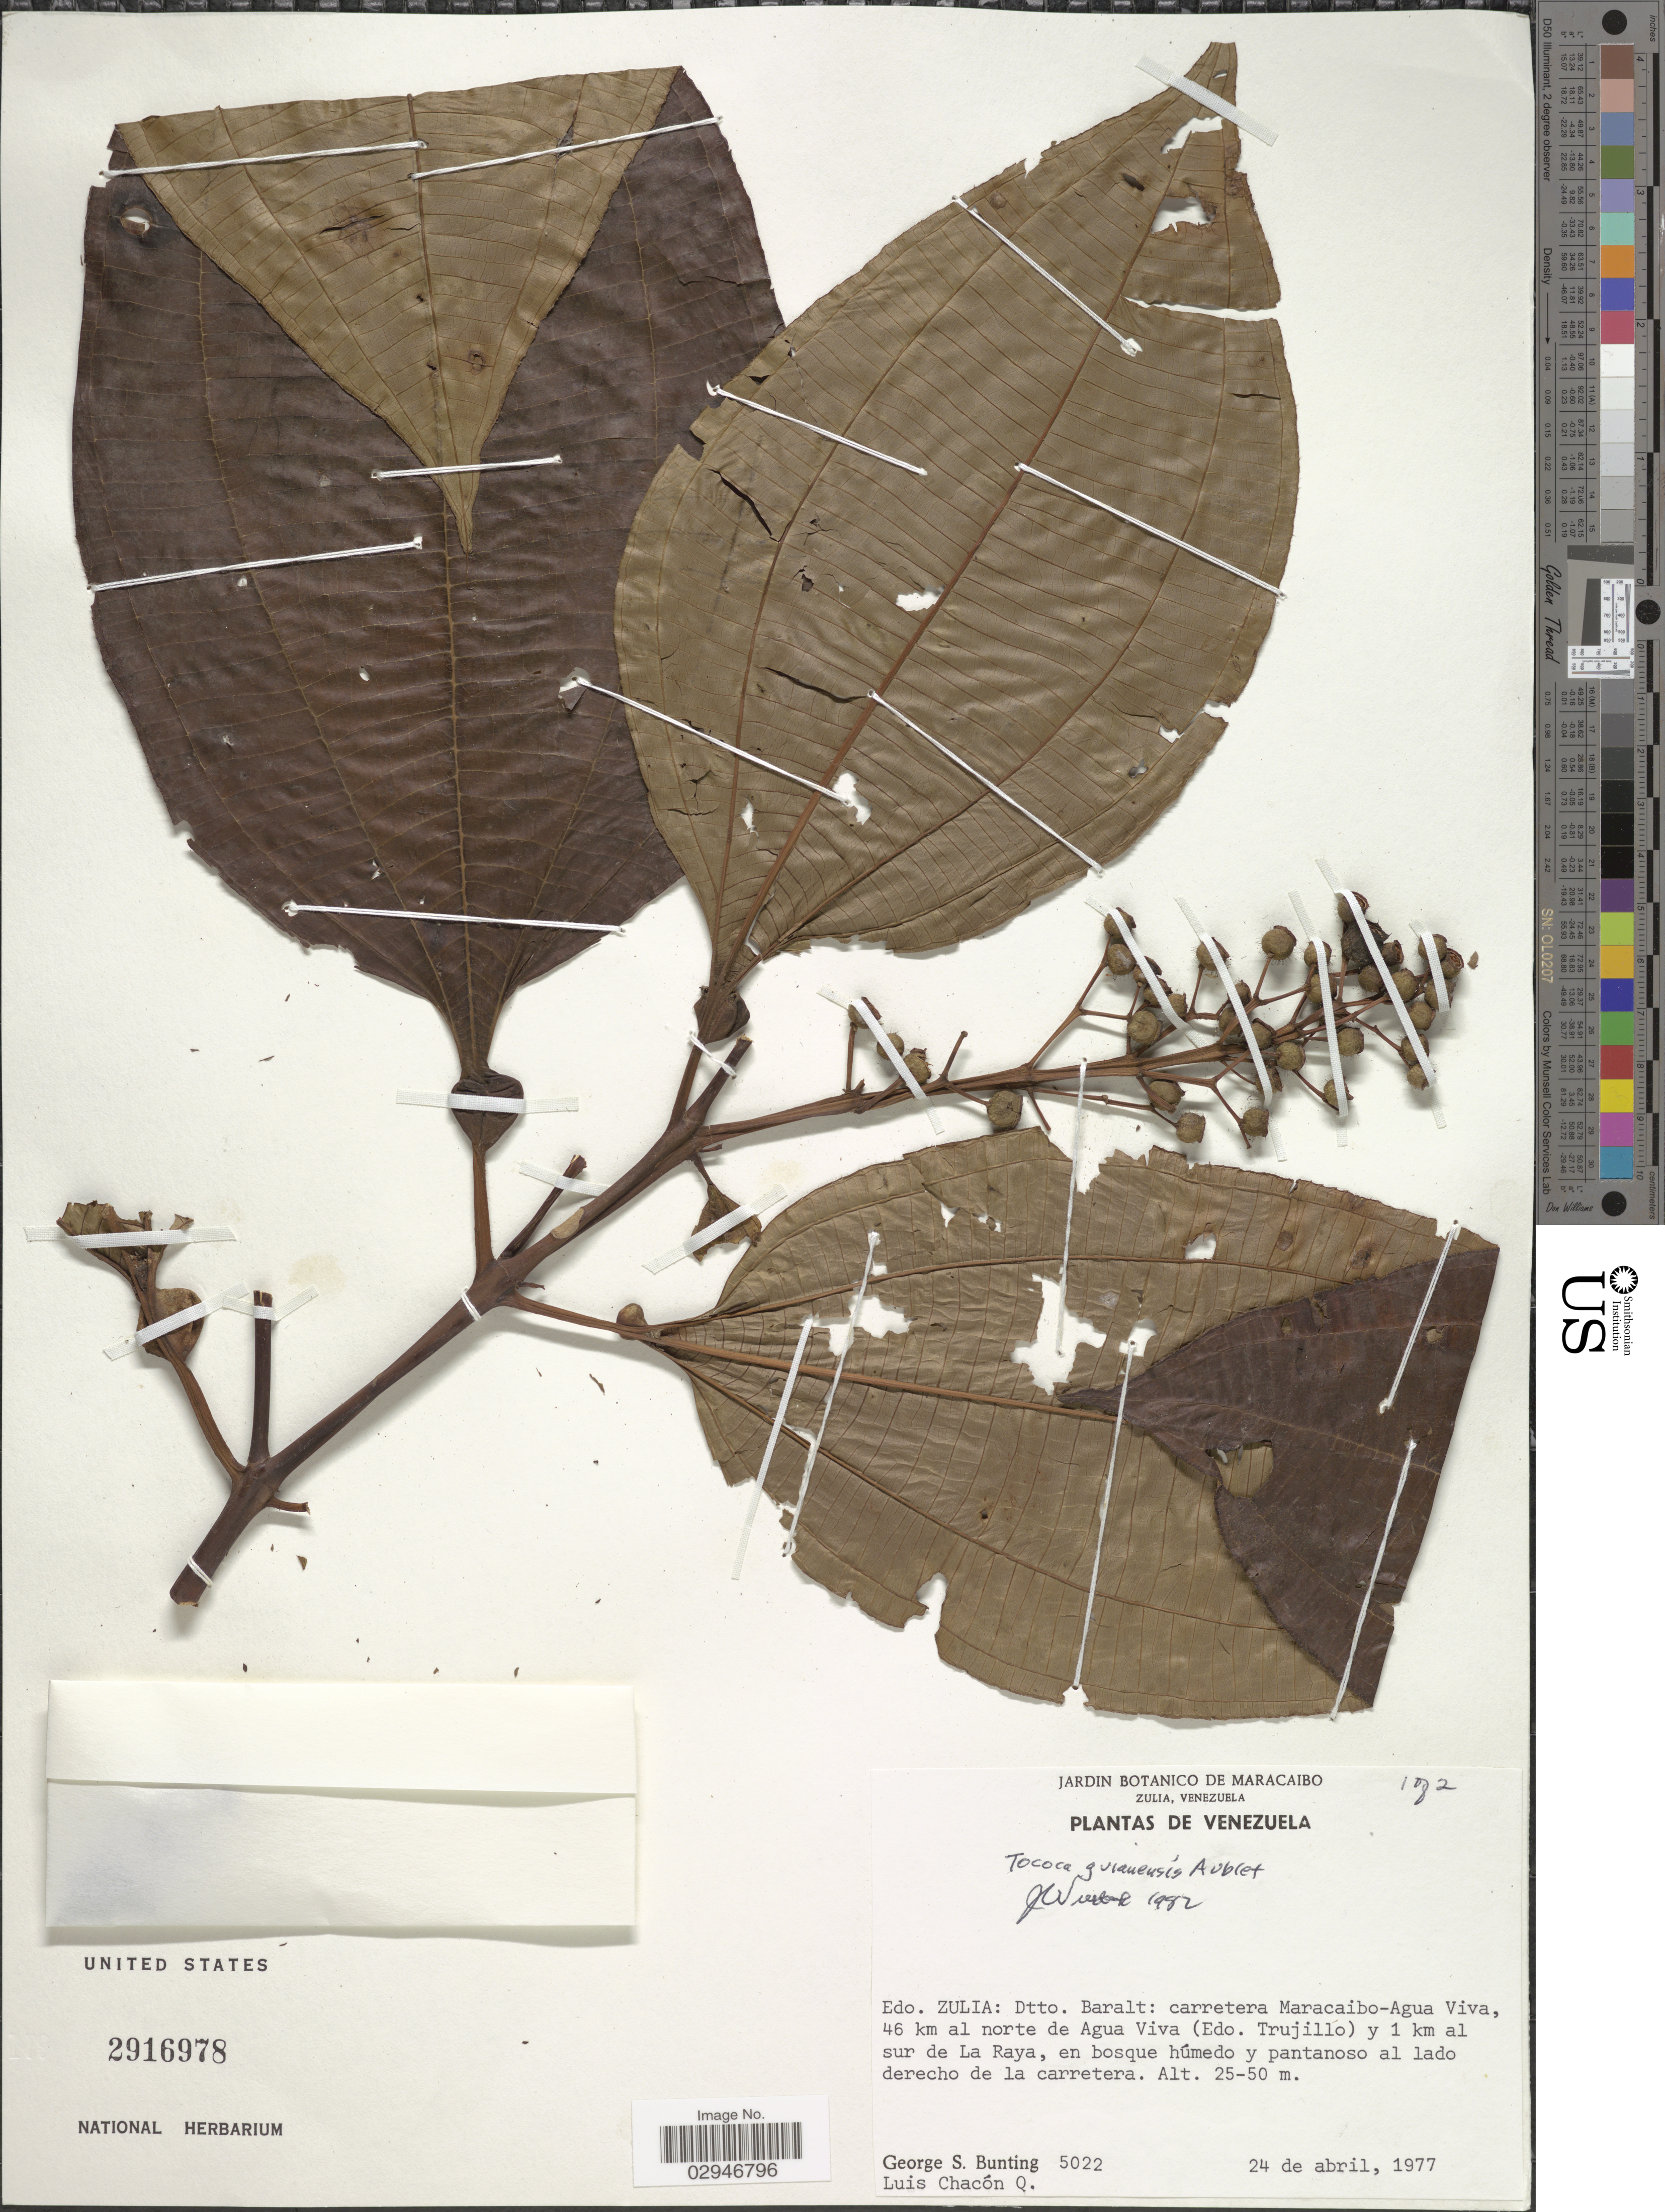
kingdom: Plantae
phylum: Tracheophyta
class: Magnoliopsida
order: Myrtales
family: Melastomataceae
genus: Tococa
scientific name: Tococa guianensis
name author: Aubl.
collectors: G. S. Bunting & L. Chacón Q.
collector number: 5022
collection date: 1977-04-24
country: Venezuela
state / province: Zulia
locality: Edo. Zulia: Dtto. Baralt: carretera Maracaibo-Agua Viva, 46 km al norte de Agua Viva (Edo. Trujillo) y 1 km al sur de La Raya, en bosque húmedo y pantanoso al lado derecho de la carretera.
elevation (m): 25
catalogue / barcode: US 2916978